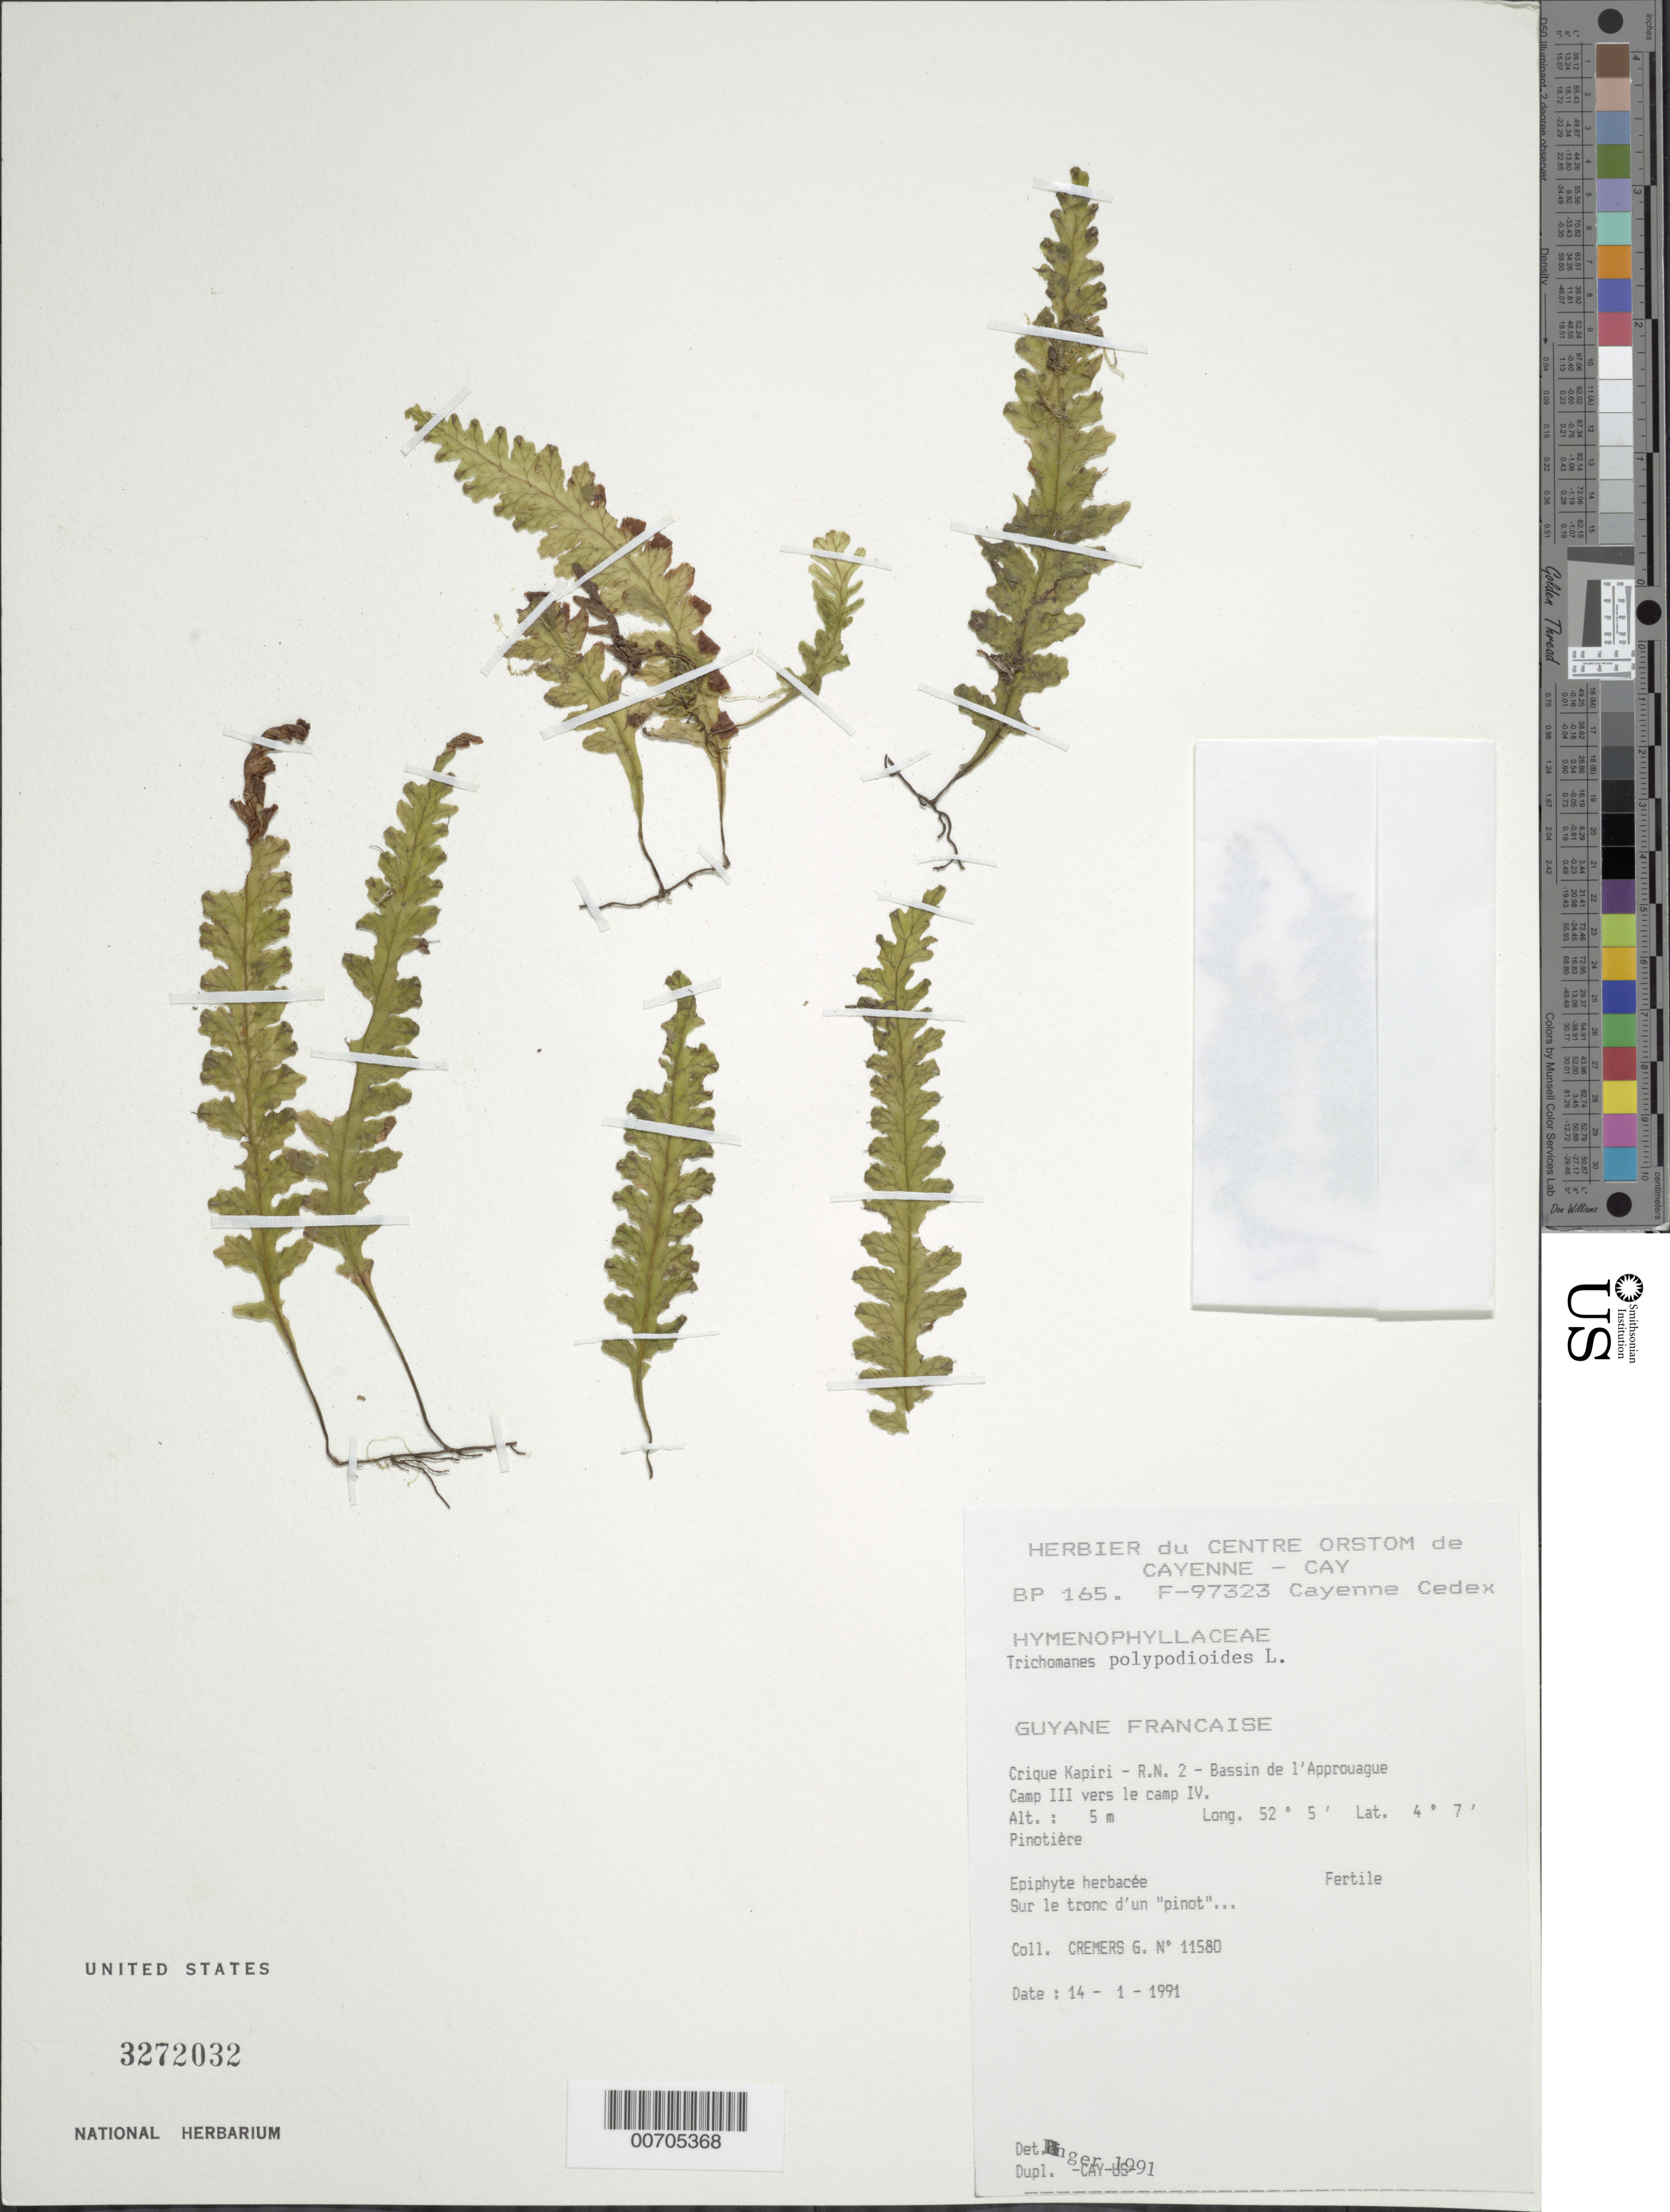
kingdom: Plantae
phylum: Tracheophyta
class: Polypodiopsida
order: Hymenophyllales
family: Hymenophyllaceae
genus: Trichomanes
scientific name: Trichomanes polypodioides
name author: L.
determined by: Lellinger, David B., (BOT), Smithsonian Institution - National Museum of Natural History (UNITED STATES)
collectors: G. Cremers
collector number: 11580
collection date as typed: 14-Jan-91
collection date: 1991-01-14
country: French Guiana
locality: Crique Kapiri, R.N. 2, Bassin de l'Approuague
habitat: Pinotiere, sur le tronc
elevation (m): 5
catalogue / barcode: US 3272032